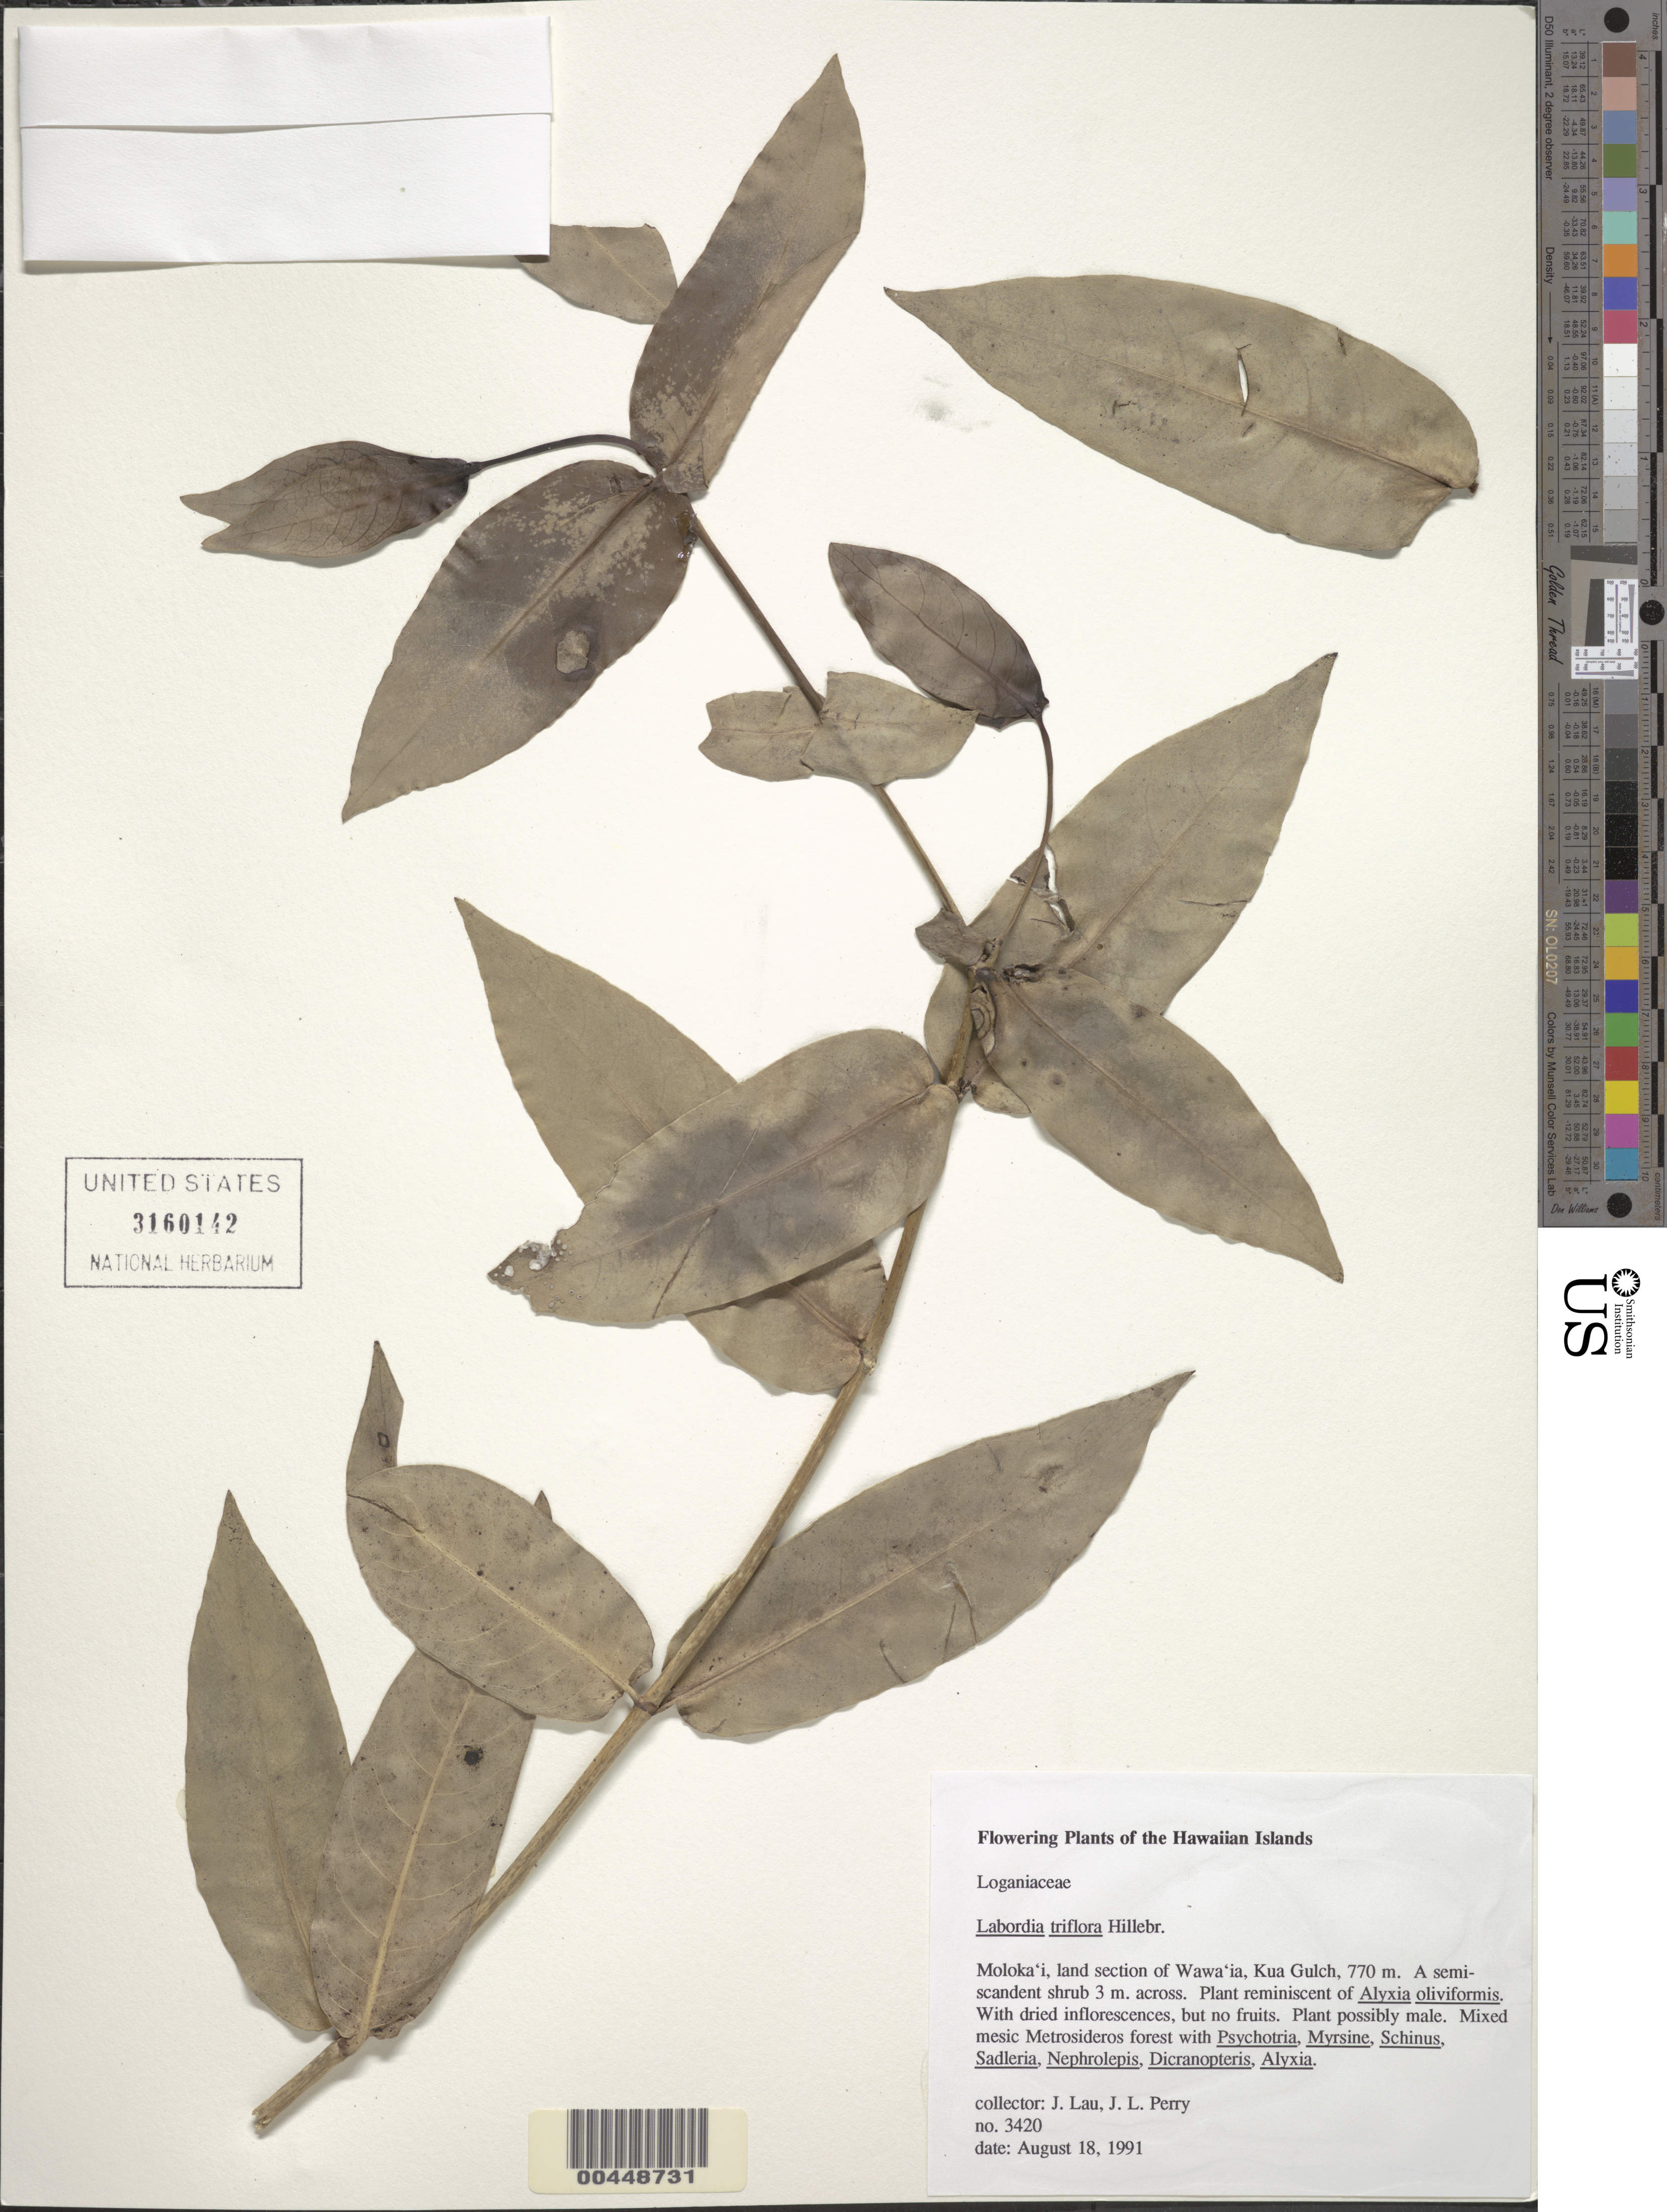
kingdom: Plantae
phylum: Tracheophyta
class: Magnoliopsida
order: Gentianales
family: Loganiaceae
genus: Geniostoma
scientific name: Geniostoma triflorum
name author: (Hillebr.) Byng & Christenh.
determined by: Wagner, W. L., (BOT), Smithsonian Institution - National Museum of Natural History (UNITED STATES)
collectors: J. Lau & J. L. Perry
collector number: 3420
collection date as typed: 18 Aug 1991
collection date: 1991-08-18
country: United States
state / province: Hawaii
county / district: Maui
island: Moloka'i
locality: Land section of Wawaia, Kua Gulch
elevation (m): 770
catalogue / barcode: US 3160142